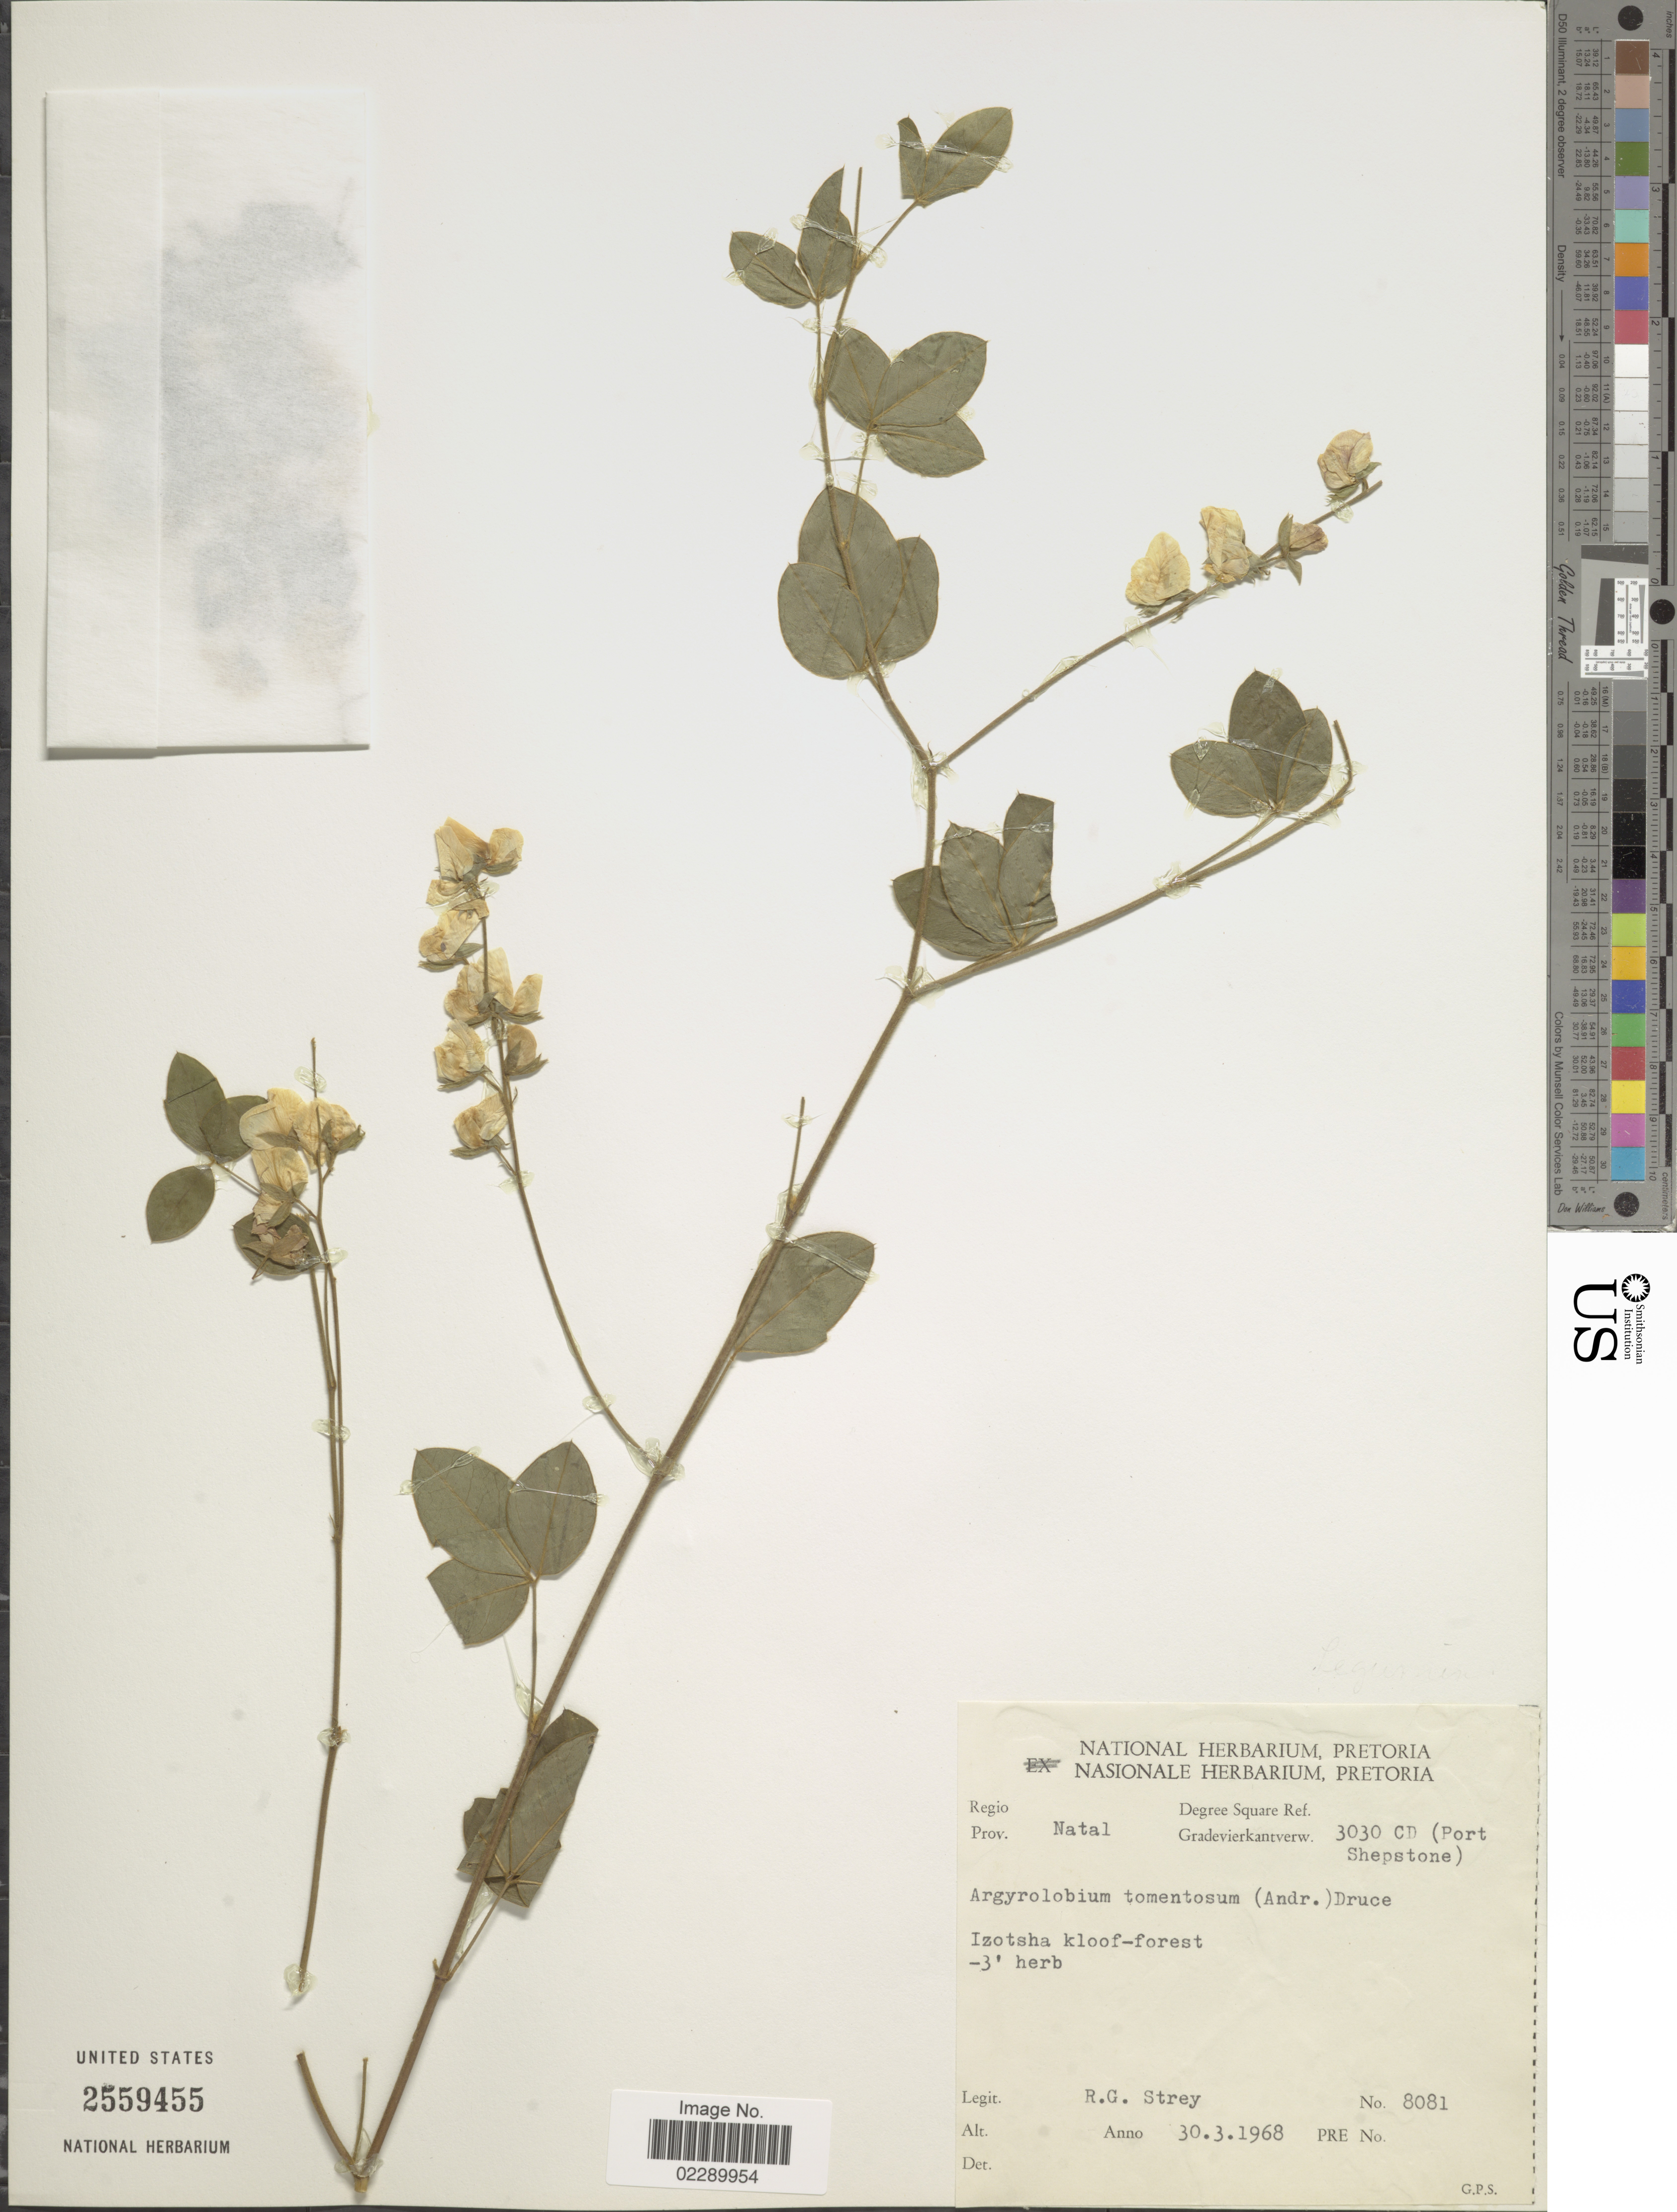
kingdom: Plantae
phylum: Tracheophyta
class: Magnoliopsida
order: Fabales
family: Fabaceae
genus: Argyrolobium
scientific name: Argyrolobium tomentosum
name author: (Andrews) Druce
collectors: R. G. Strey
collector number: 8081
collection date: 1968-03-30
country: South Africa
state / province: KwaZulu-Natal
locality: Prov. Natal. Izotsha kloof-forest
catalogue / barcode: US 2559455